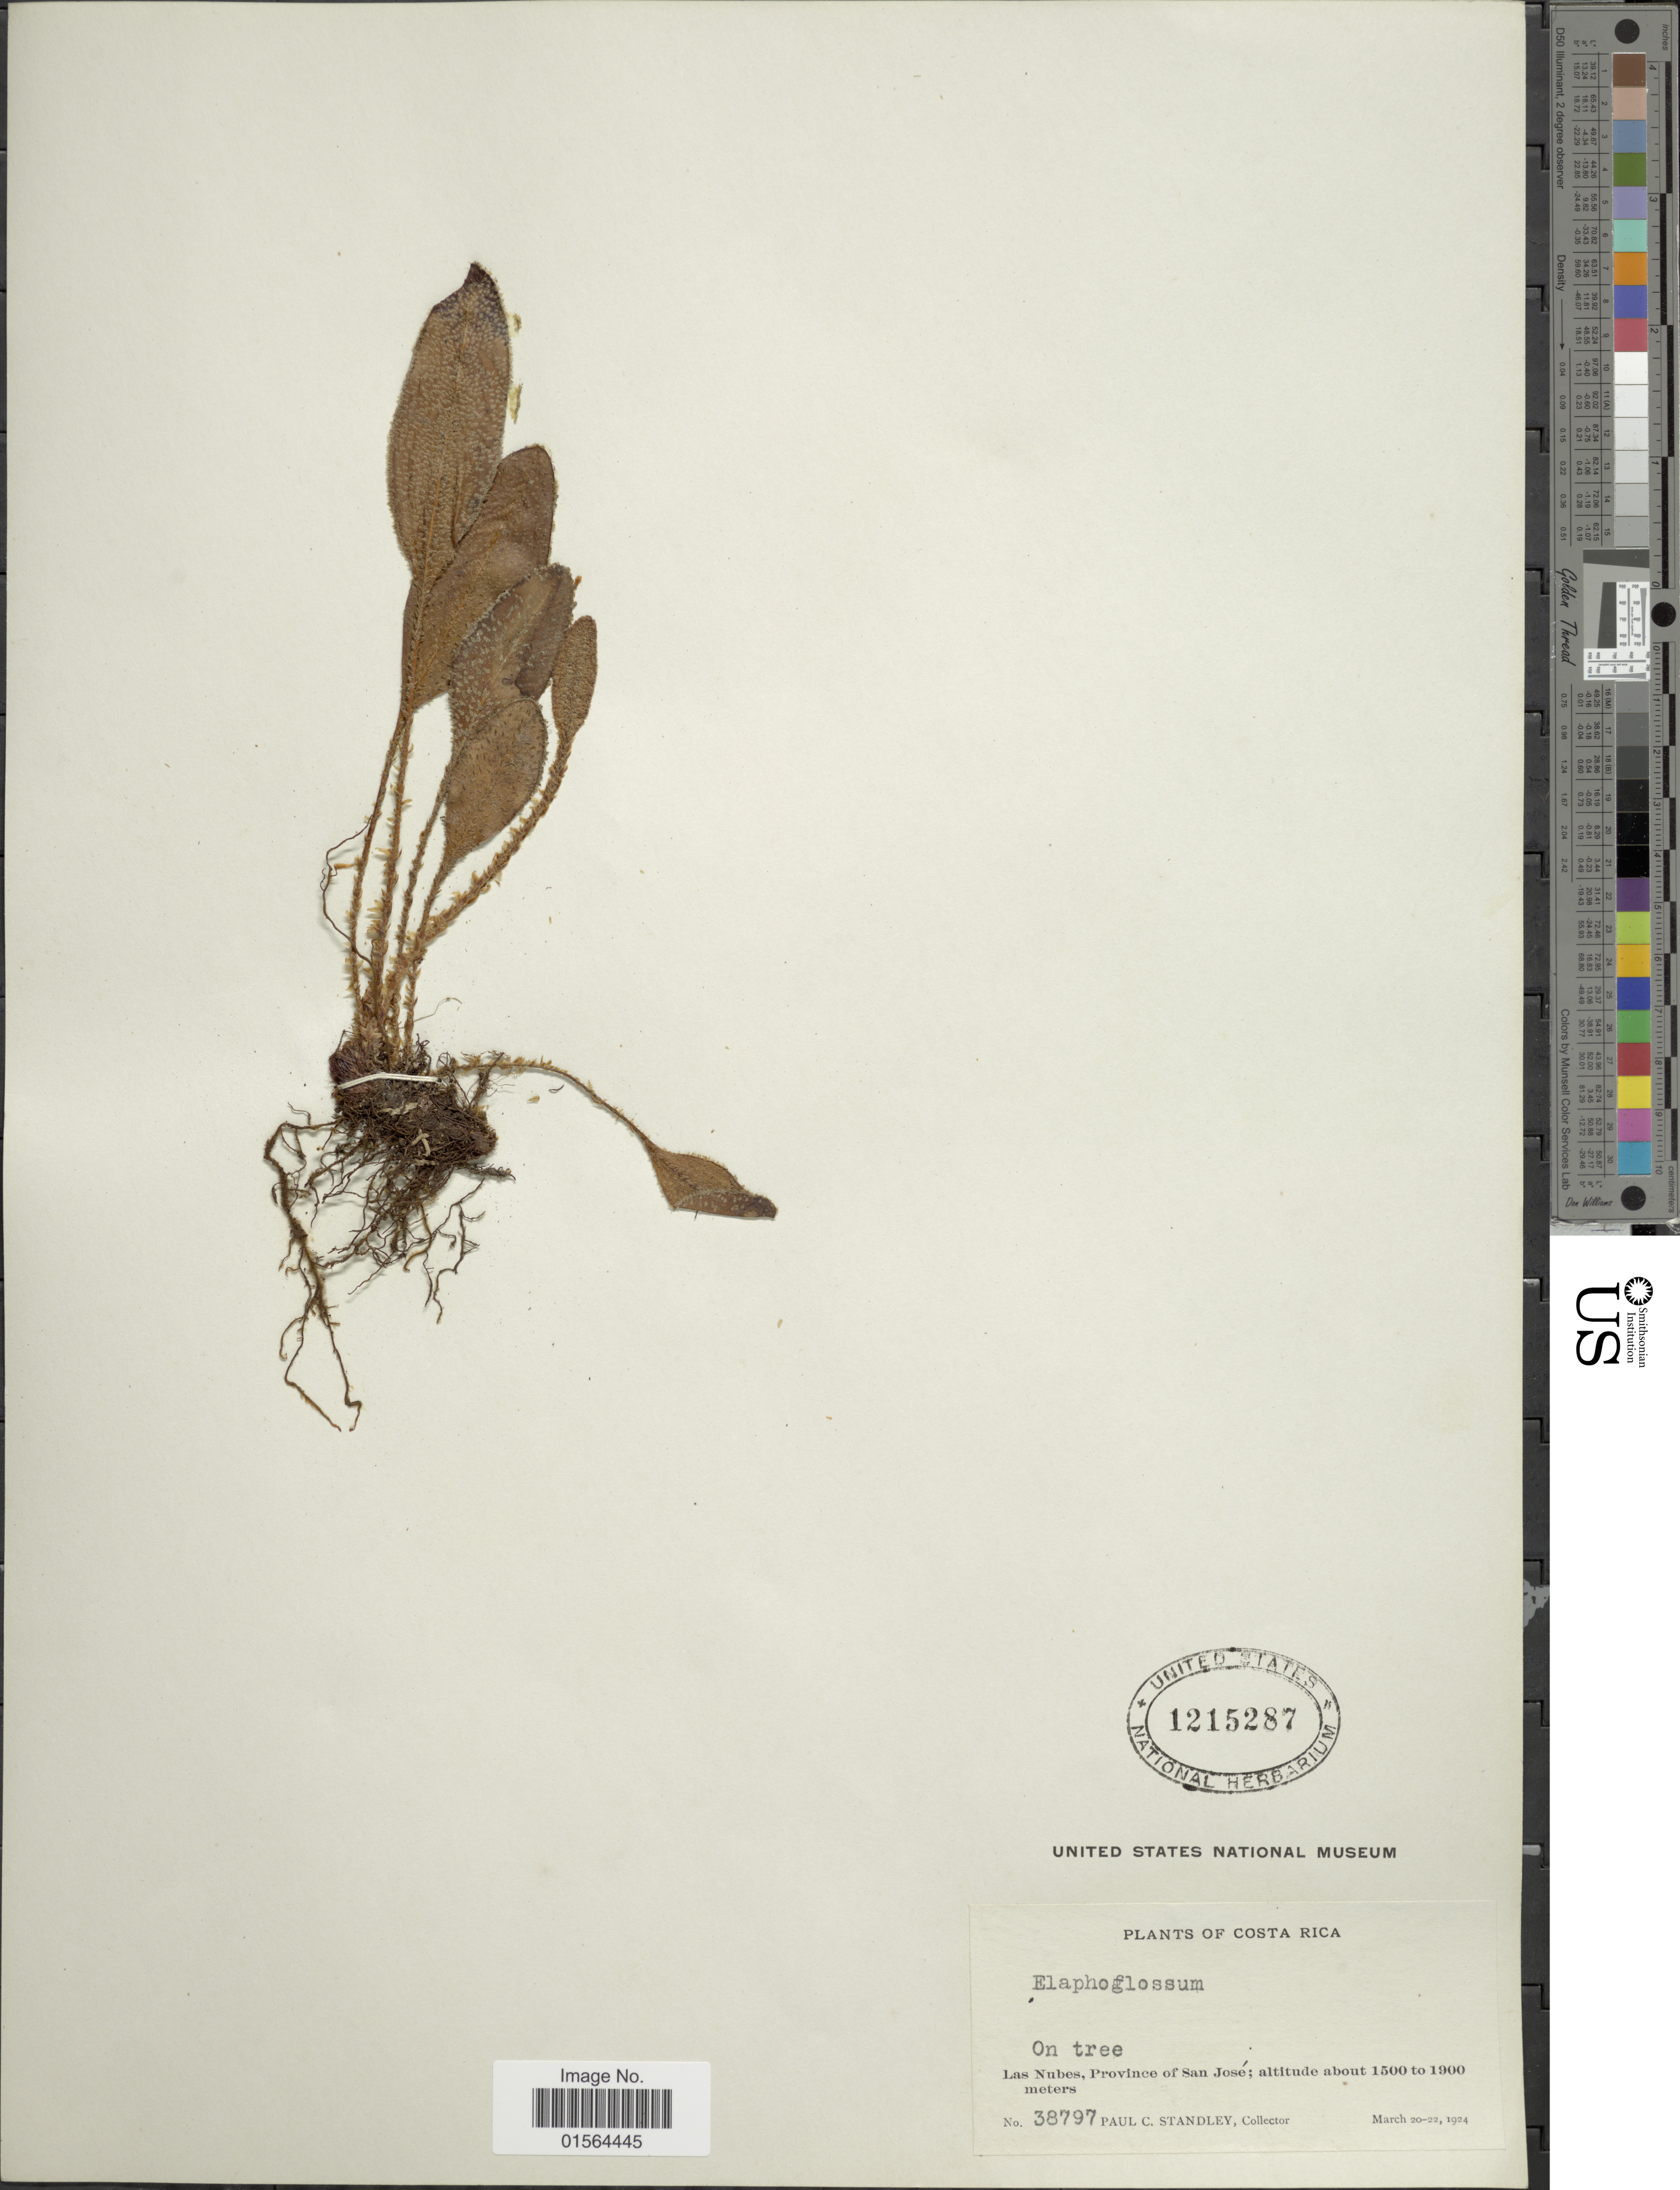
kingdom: Plantae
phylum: Tracheophyta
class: Polypodiopsida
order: Polypodiales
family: Dryopteridaceae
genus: Elaphoglossum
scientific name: Elaphoglossum muscosum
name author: (Sw.) T. Moore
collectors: P. C. Standley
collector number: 38797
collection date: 1924-03-20/1924-03-22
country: Costa Rica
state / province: San José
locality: Las Nubes, Province of San Jose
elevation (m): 1500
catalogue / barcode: US 1215287